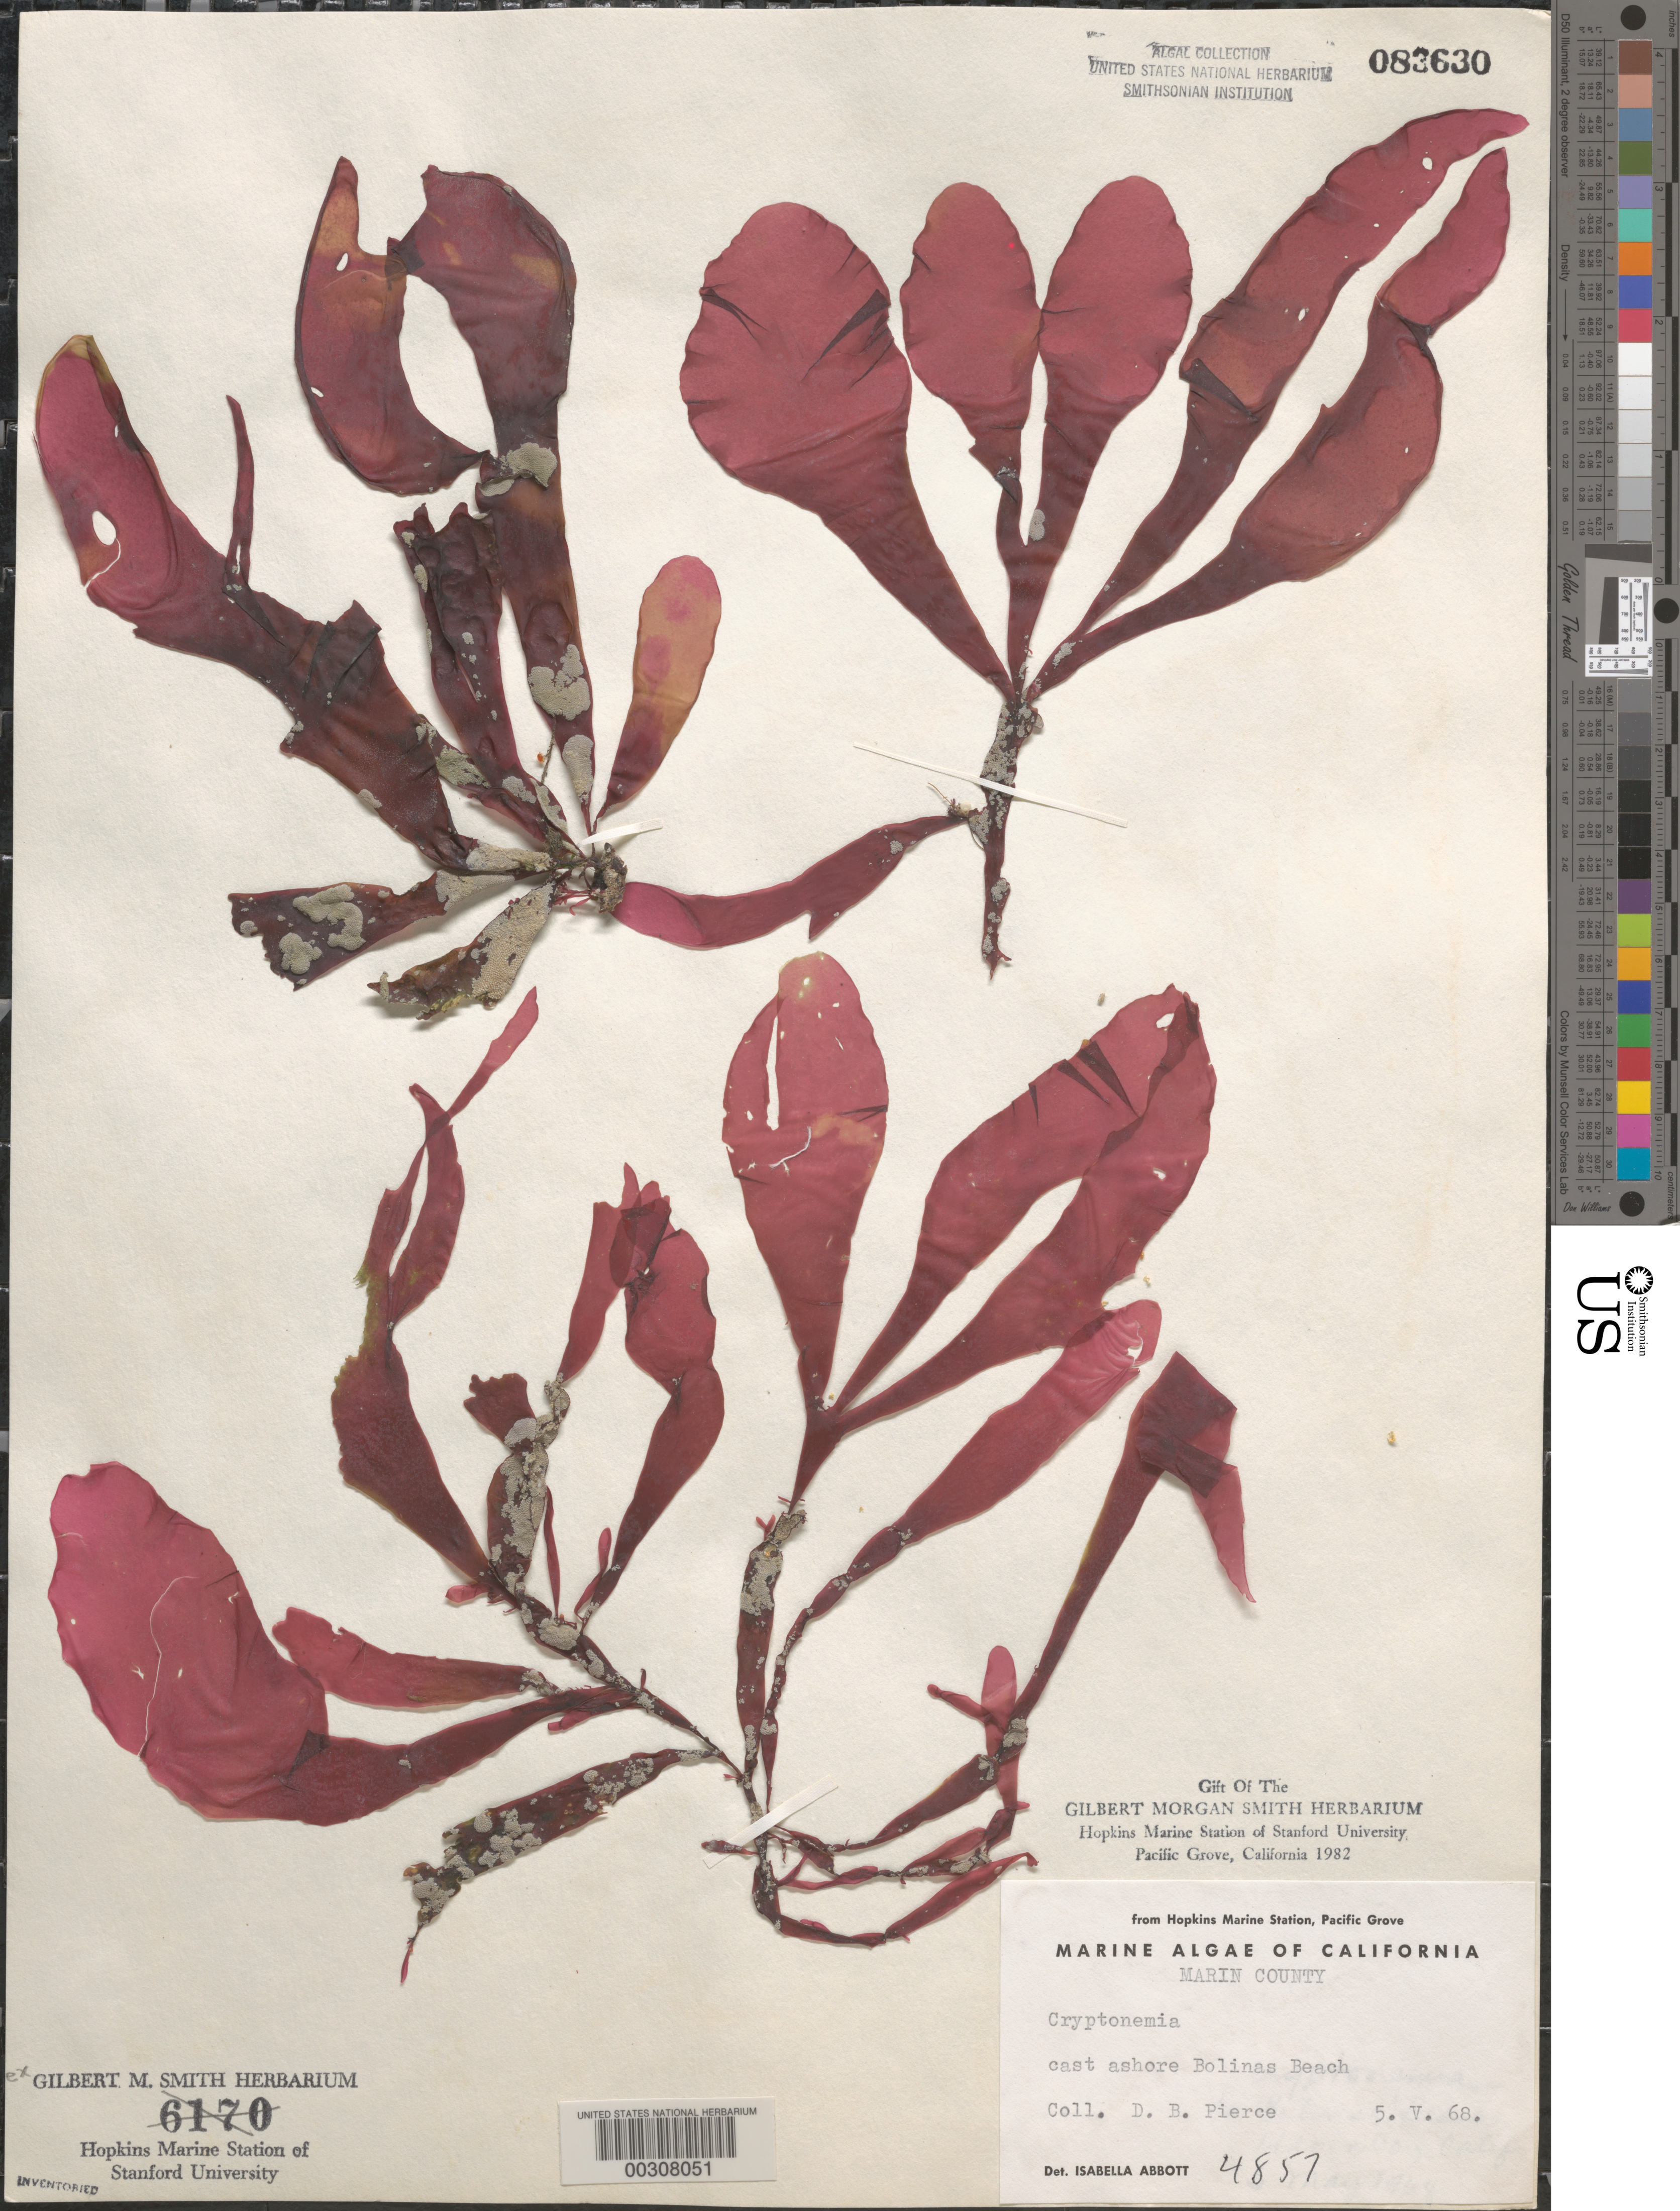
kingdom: Plantae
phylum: Rhodophyta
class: Florideophyceae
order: Halymeniales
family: Halymeniaceae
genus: Cryptonemia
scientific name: Cryptonemia sp.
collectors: D. Pierce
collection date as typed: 5 May 68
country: United States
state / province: California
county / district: Marin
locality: Marin County. Cast ashore Bolinas Beach.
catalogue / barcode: US 83630